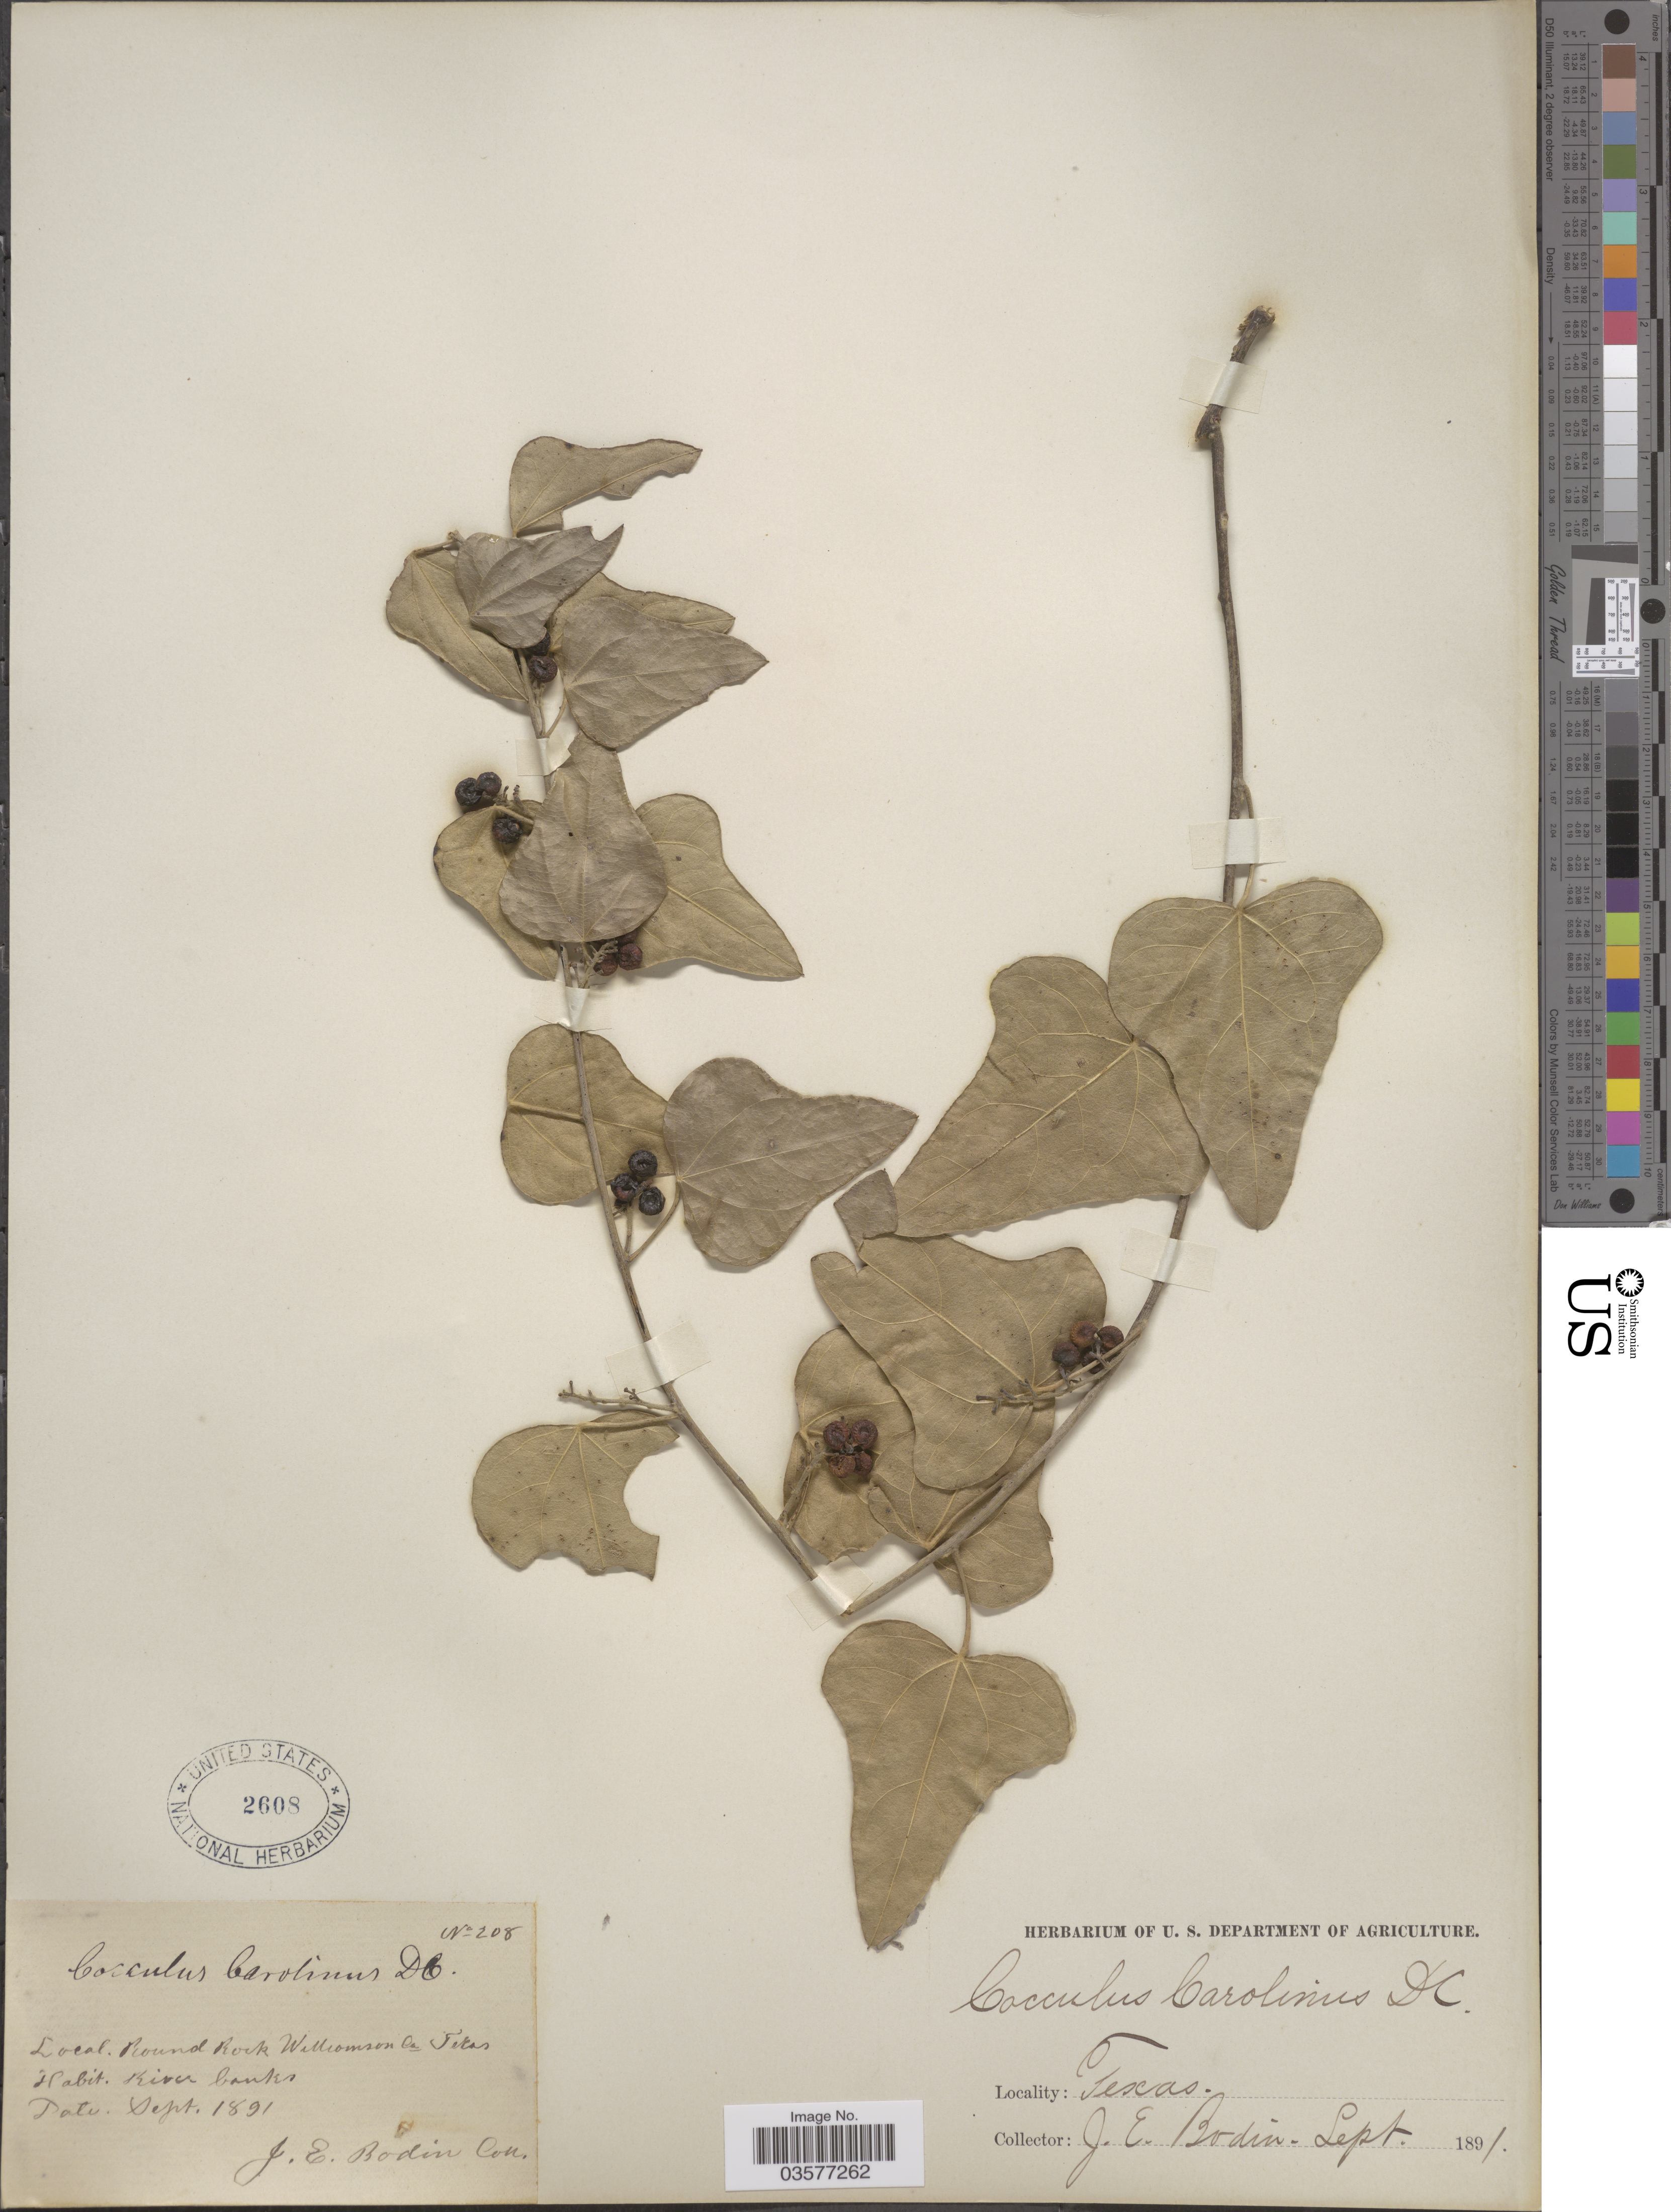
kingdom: Plantae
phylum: Tracheophyta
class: Magnoliopsida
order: Ranunculales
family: Menispermaceae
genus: Cocculus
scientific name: Cocculus carolinus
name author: (L.) DC.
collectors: J. E. Bodin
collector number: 208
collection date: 1891-09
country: United States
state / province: Texas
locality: Round Rock Williamson Co.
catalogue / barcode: US 2608